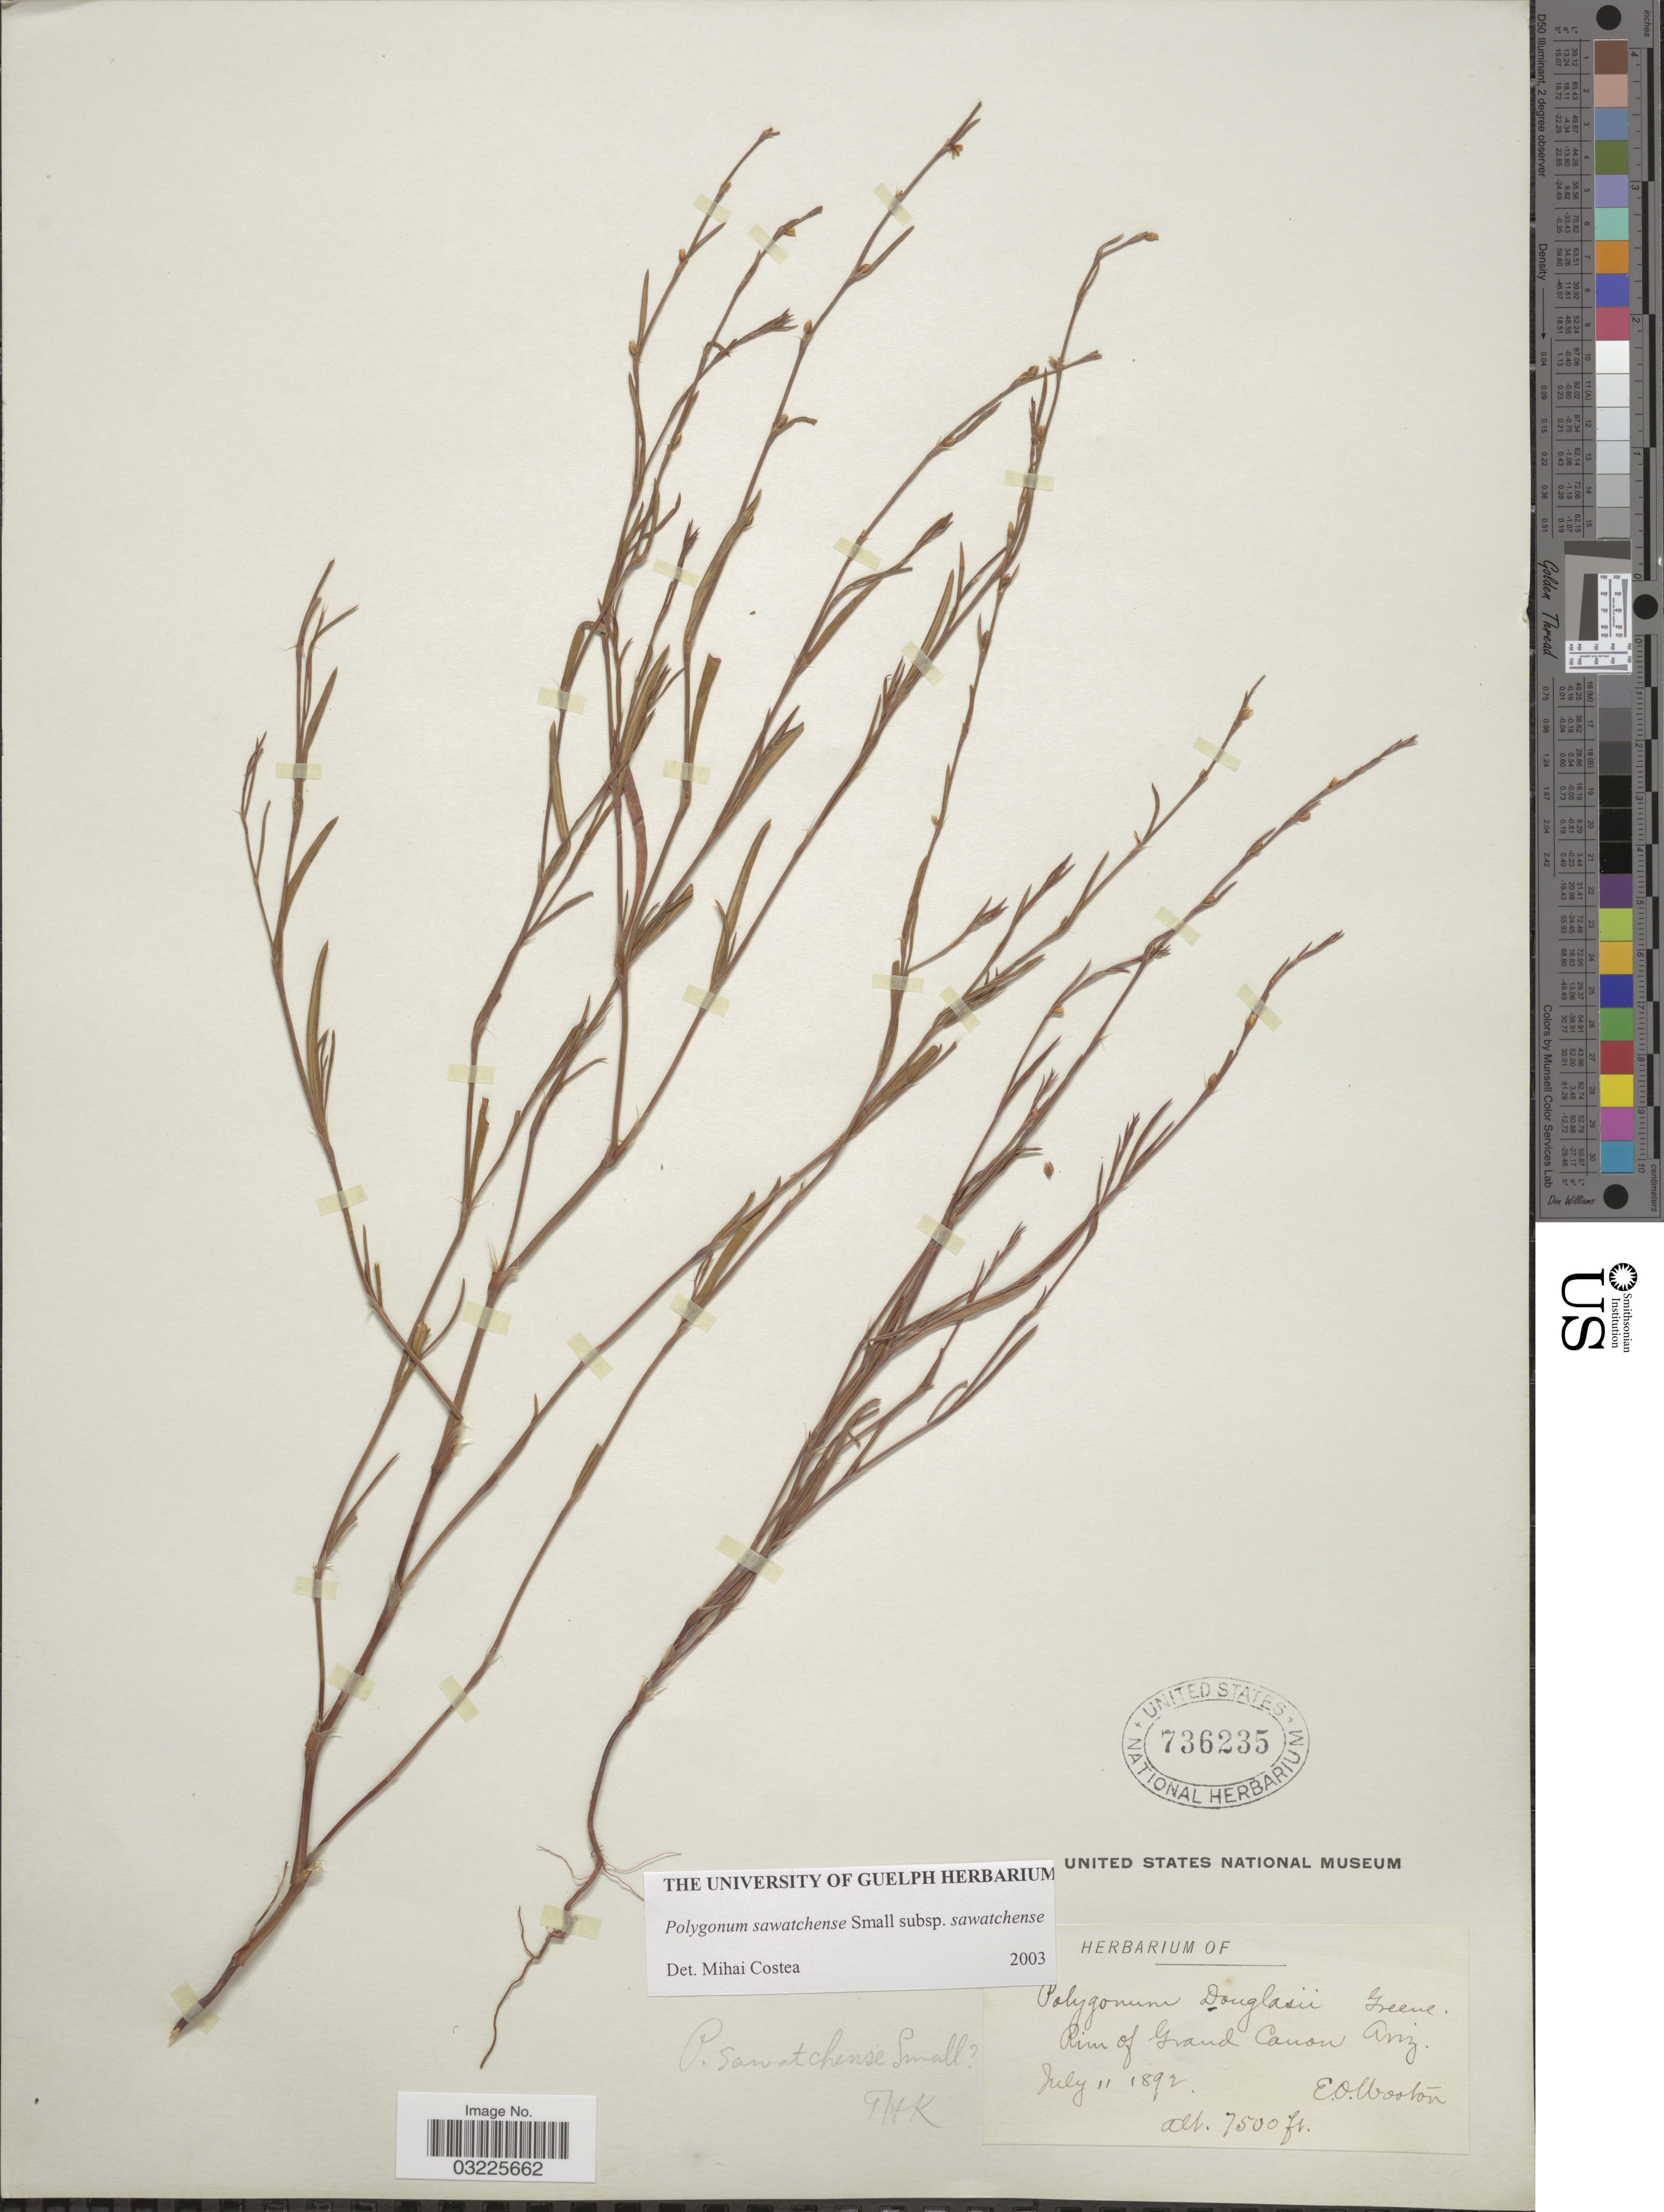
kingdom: Plantae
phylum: Tracheophyta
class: Magnoliopsida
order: Caryophyllales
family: Polygonaceae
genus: Polygonum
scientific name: Polygonum sawatchense subsp. sawatchense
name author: Small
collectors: E. O. Wooton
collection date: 1892-07-11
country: United States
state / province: Arizona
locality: Rim of Grand Canon.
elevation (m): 2286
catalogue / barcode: US 736235